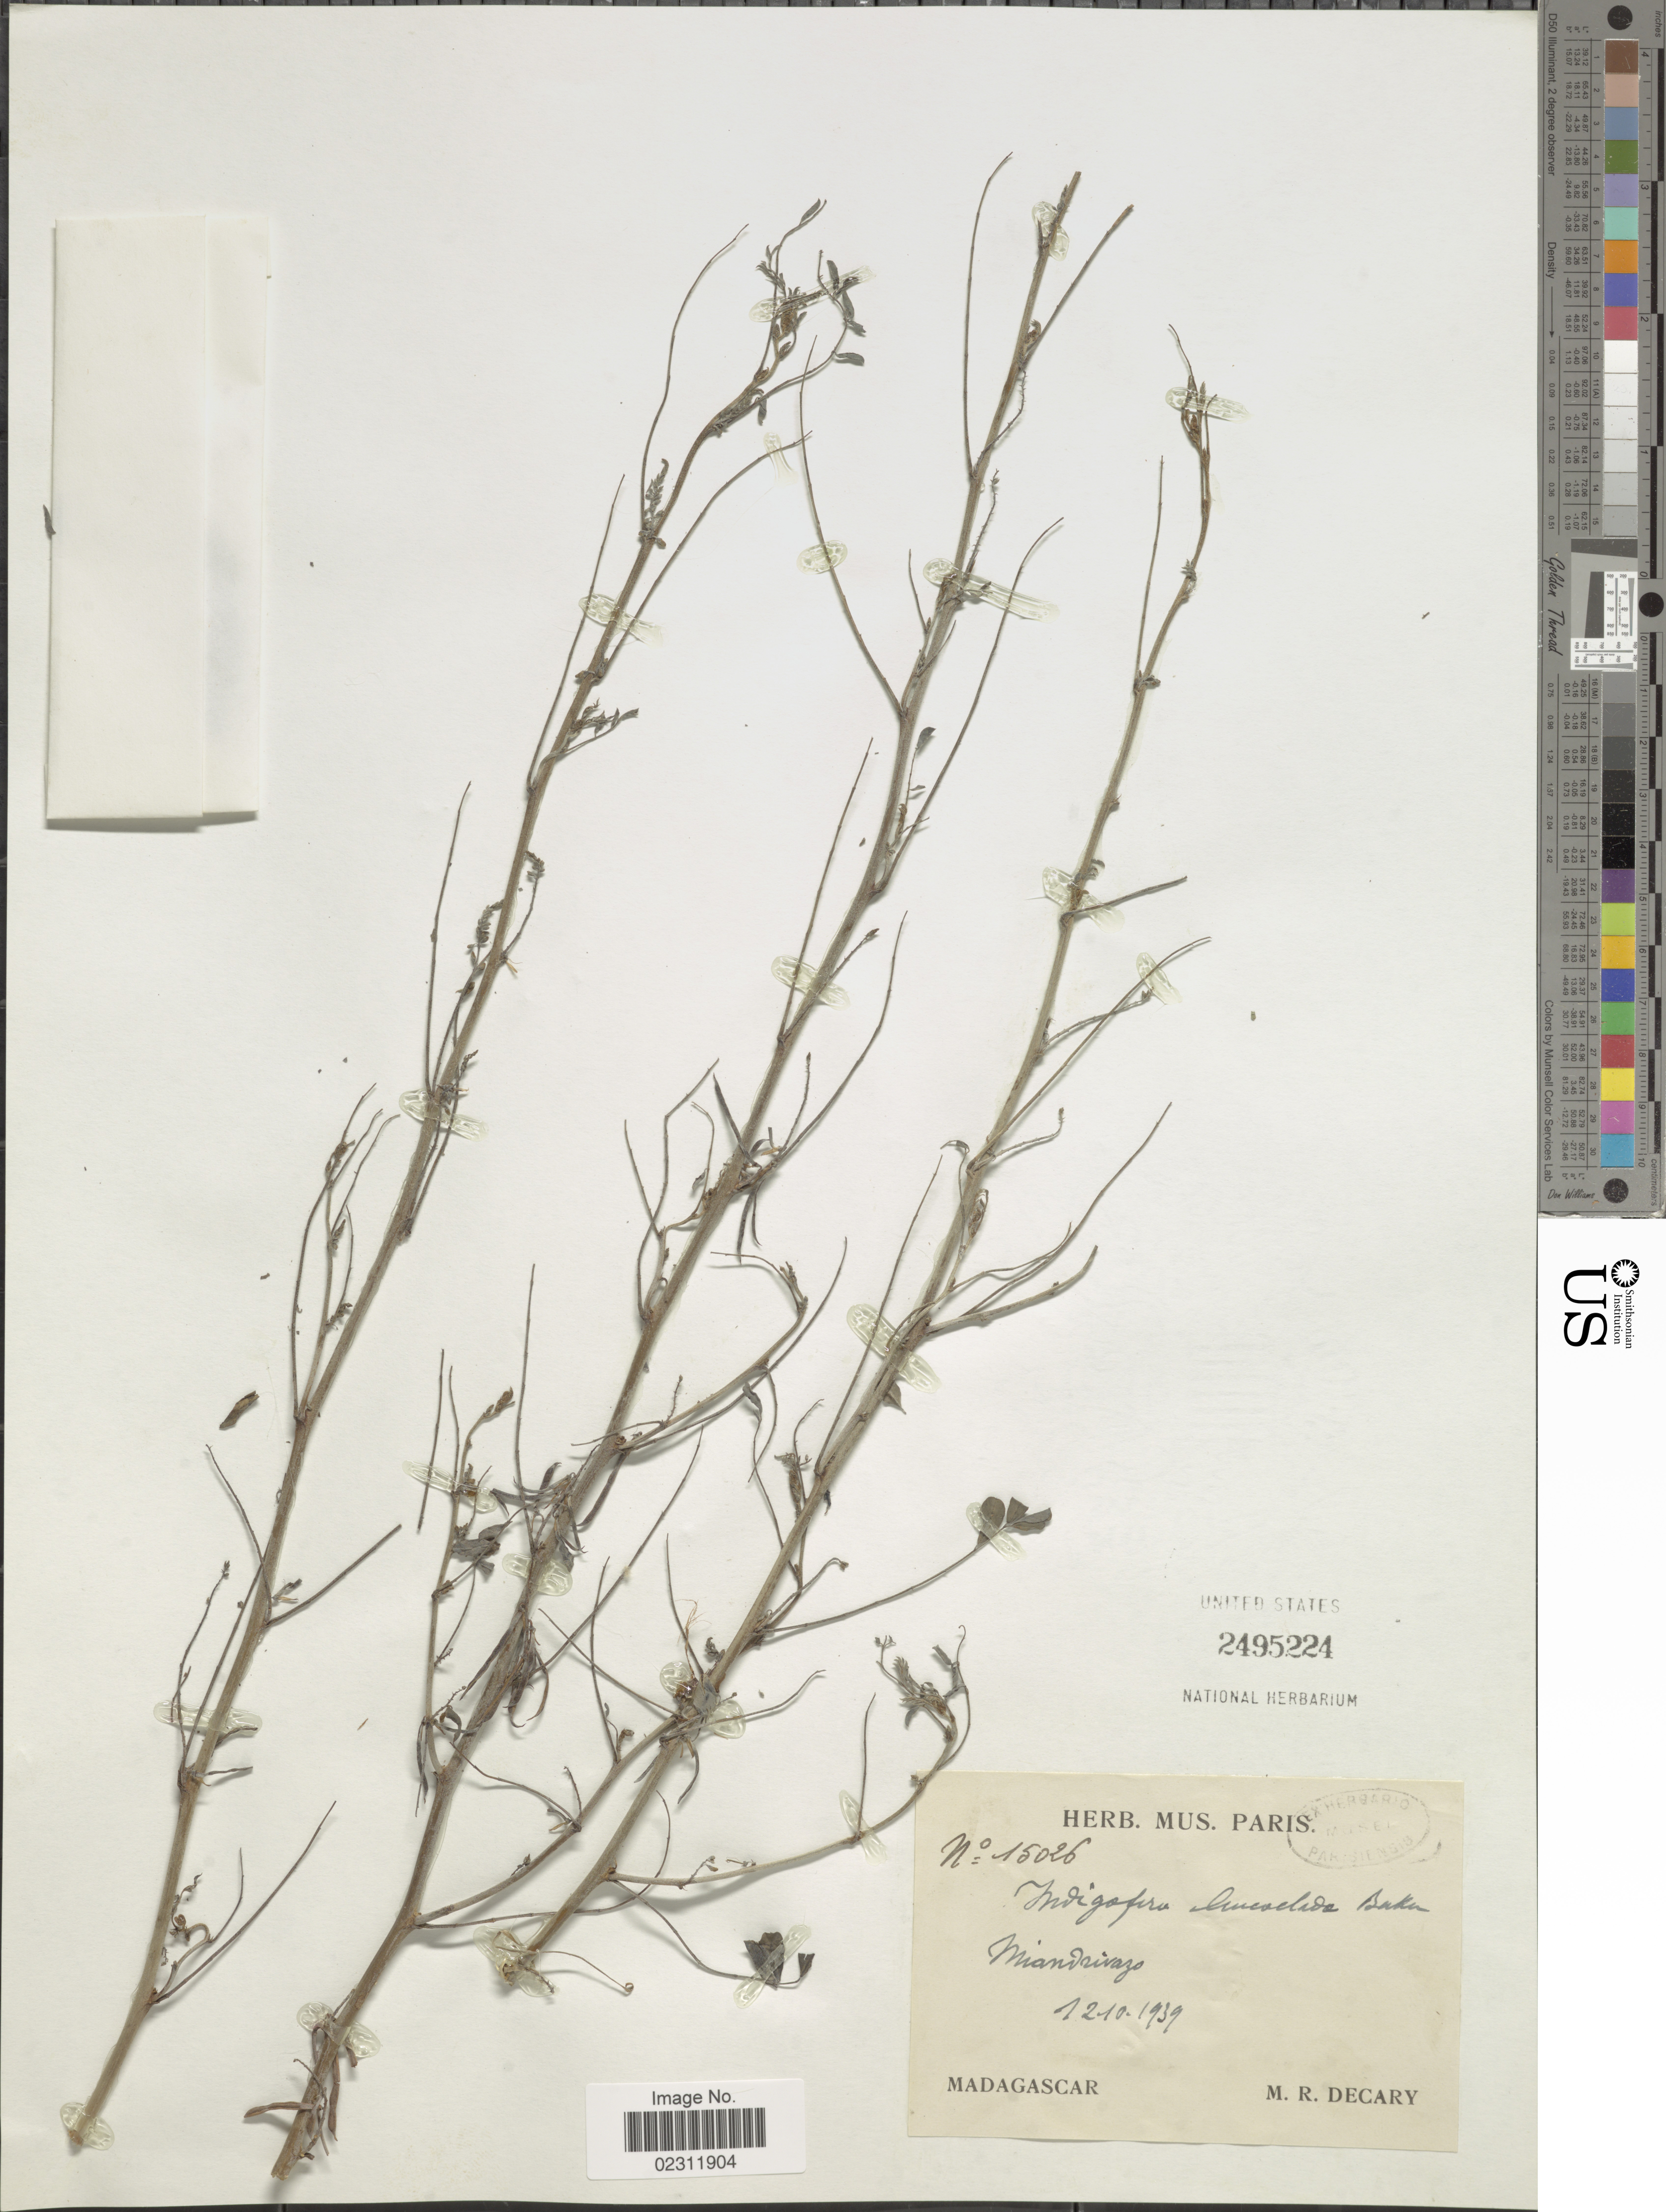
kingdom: Plantae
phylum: Tracheophyta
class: Magnoliopsida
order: Fabales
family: Fabaceae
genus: Indigofera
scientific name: Indigofera leucoclada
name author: Baker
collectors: R. Decary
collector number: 15026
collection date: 1939-10-12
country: Madagascar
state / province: Menabe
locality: Miandrivazo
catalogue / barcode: US 2495224